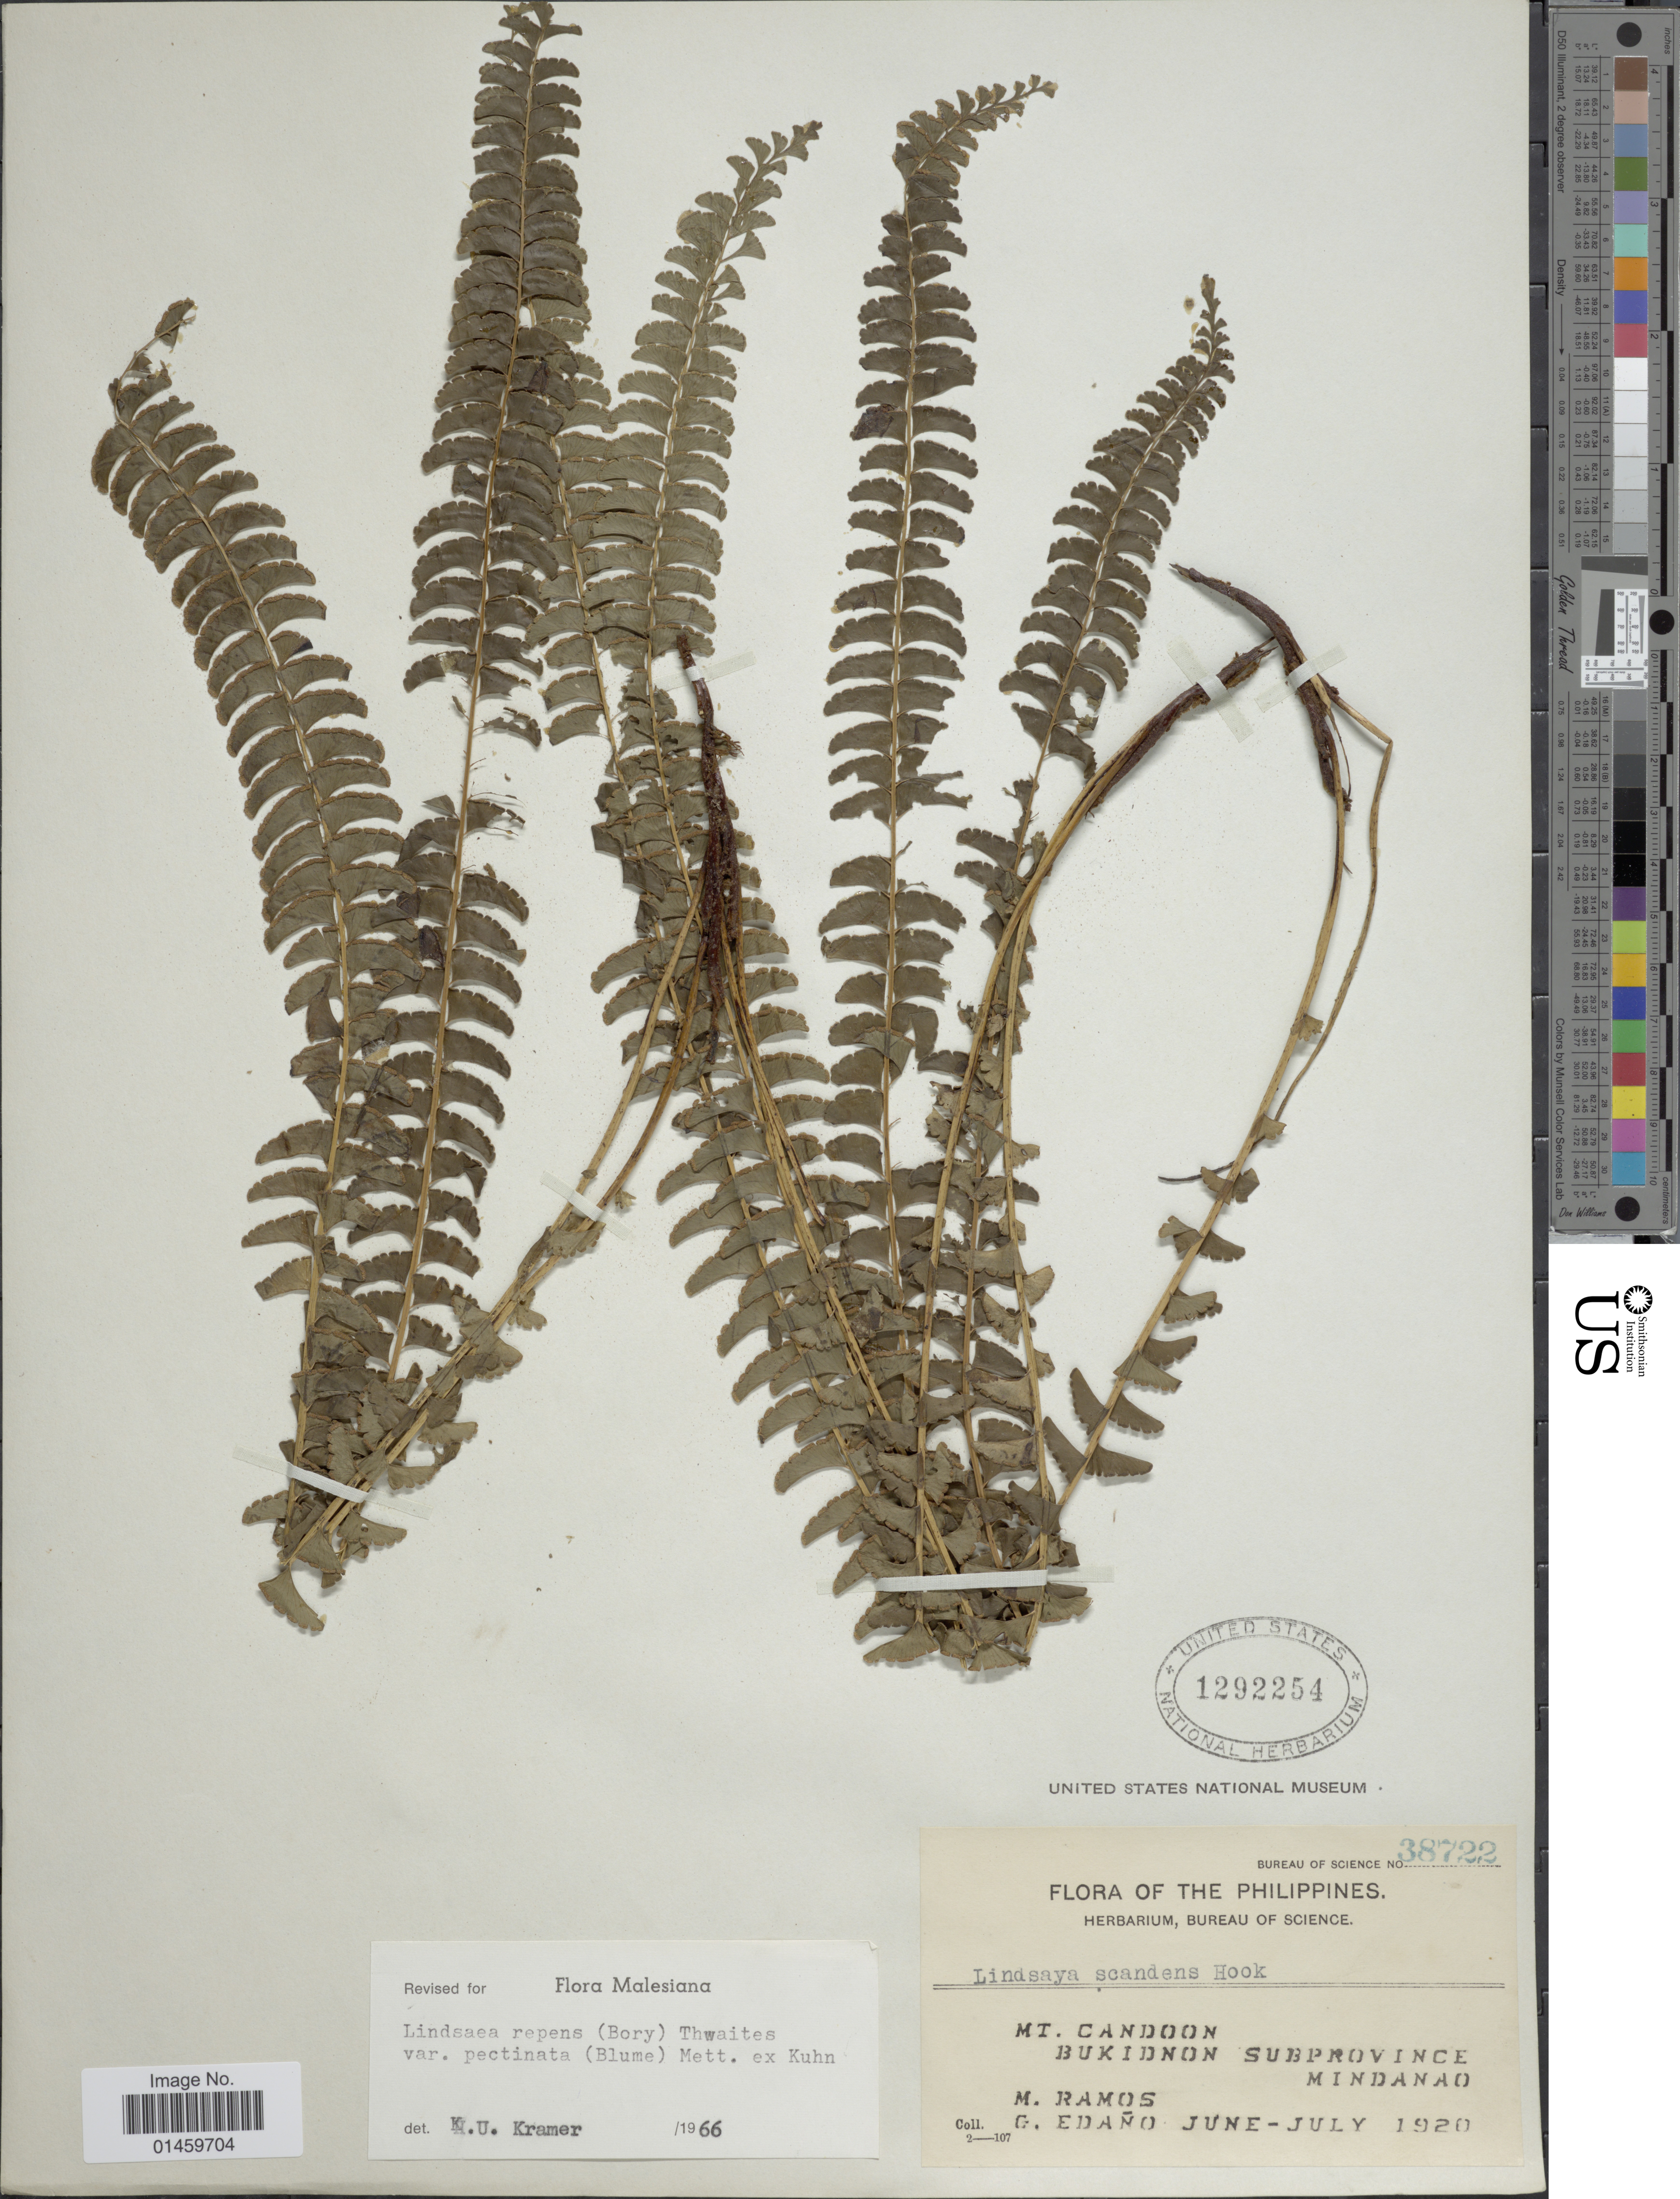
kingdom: Plantae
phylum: Tracheophyta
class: Polypodiopsida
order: Polypodiales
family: Lindsaeaceae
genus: Lindsaea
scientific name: Lindsaea repens var. pectinata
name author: (Blume) Mett.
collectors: M. Ramos & G. Edaño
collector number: Bureau of Science 38722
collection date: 1920-06/1920-07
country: Philippines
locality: Mt. Candoon. Bukidnon Subprovince. Mindanao.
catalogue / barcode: US 1292254